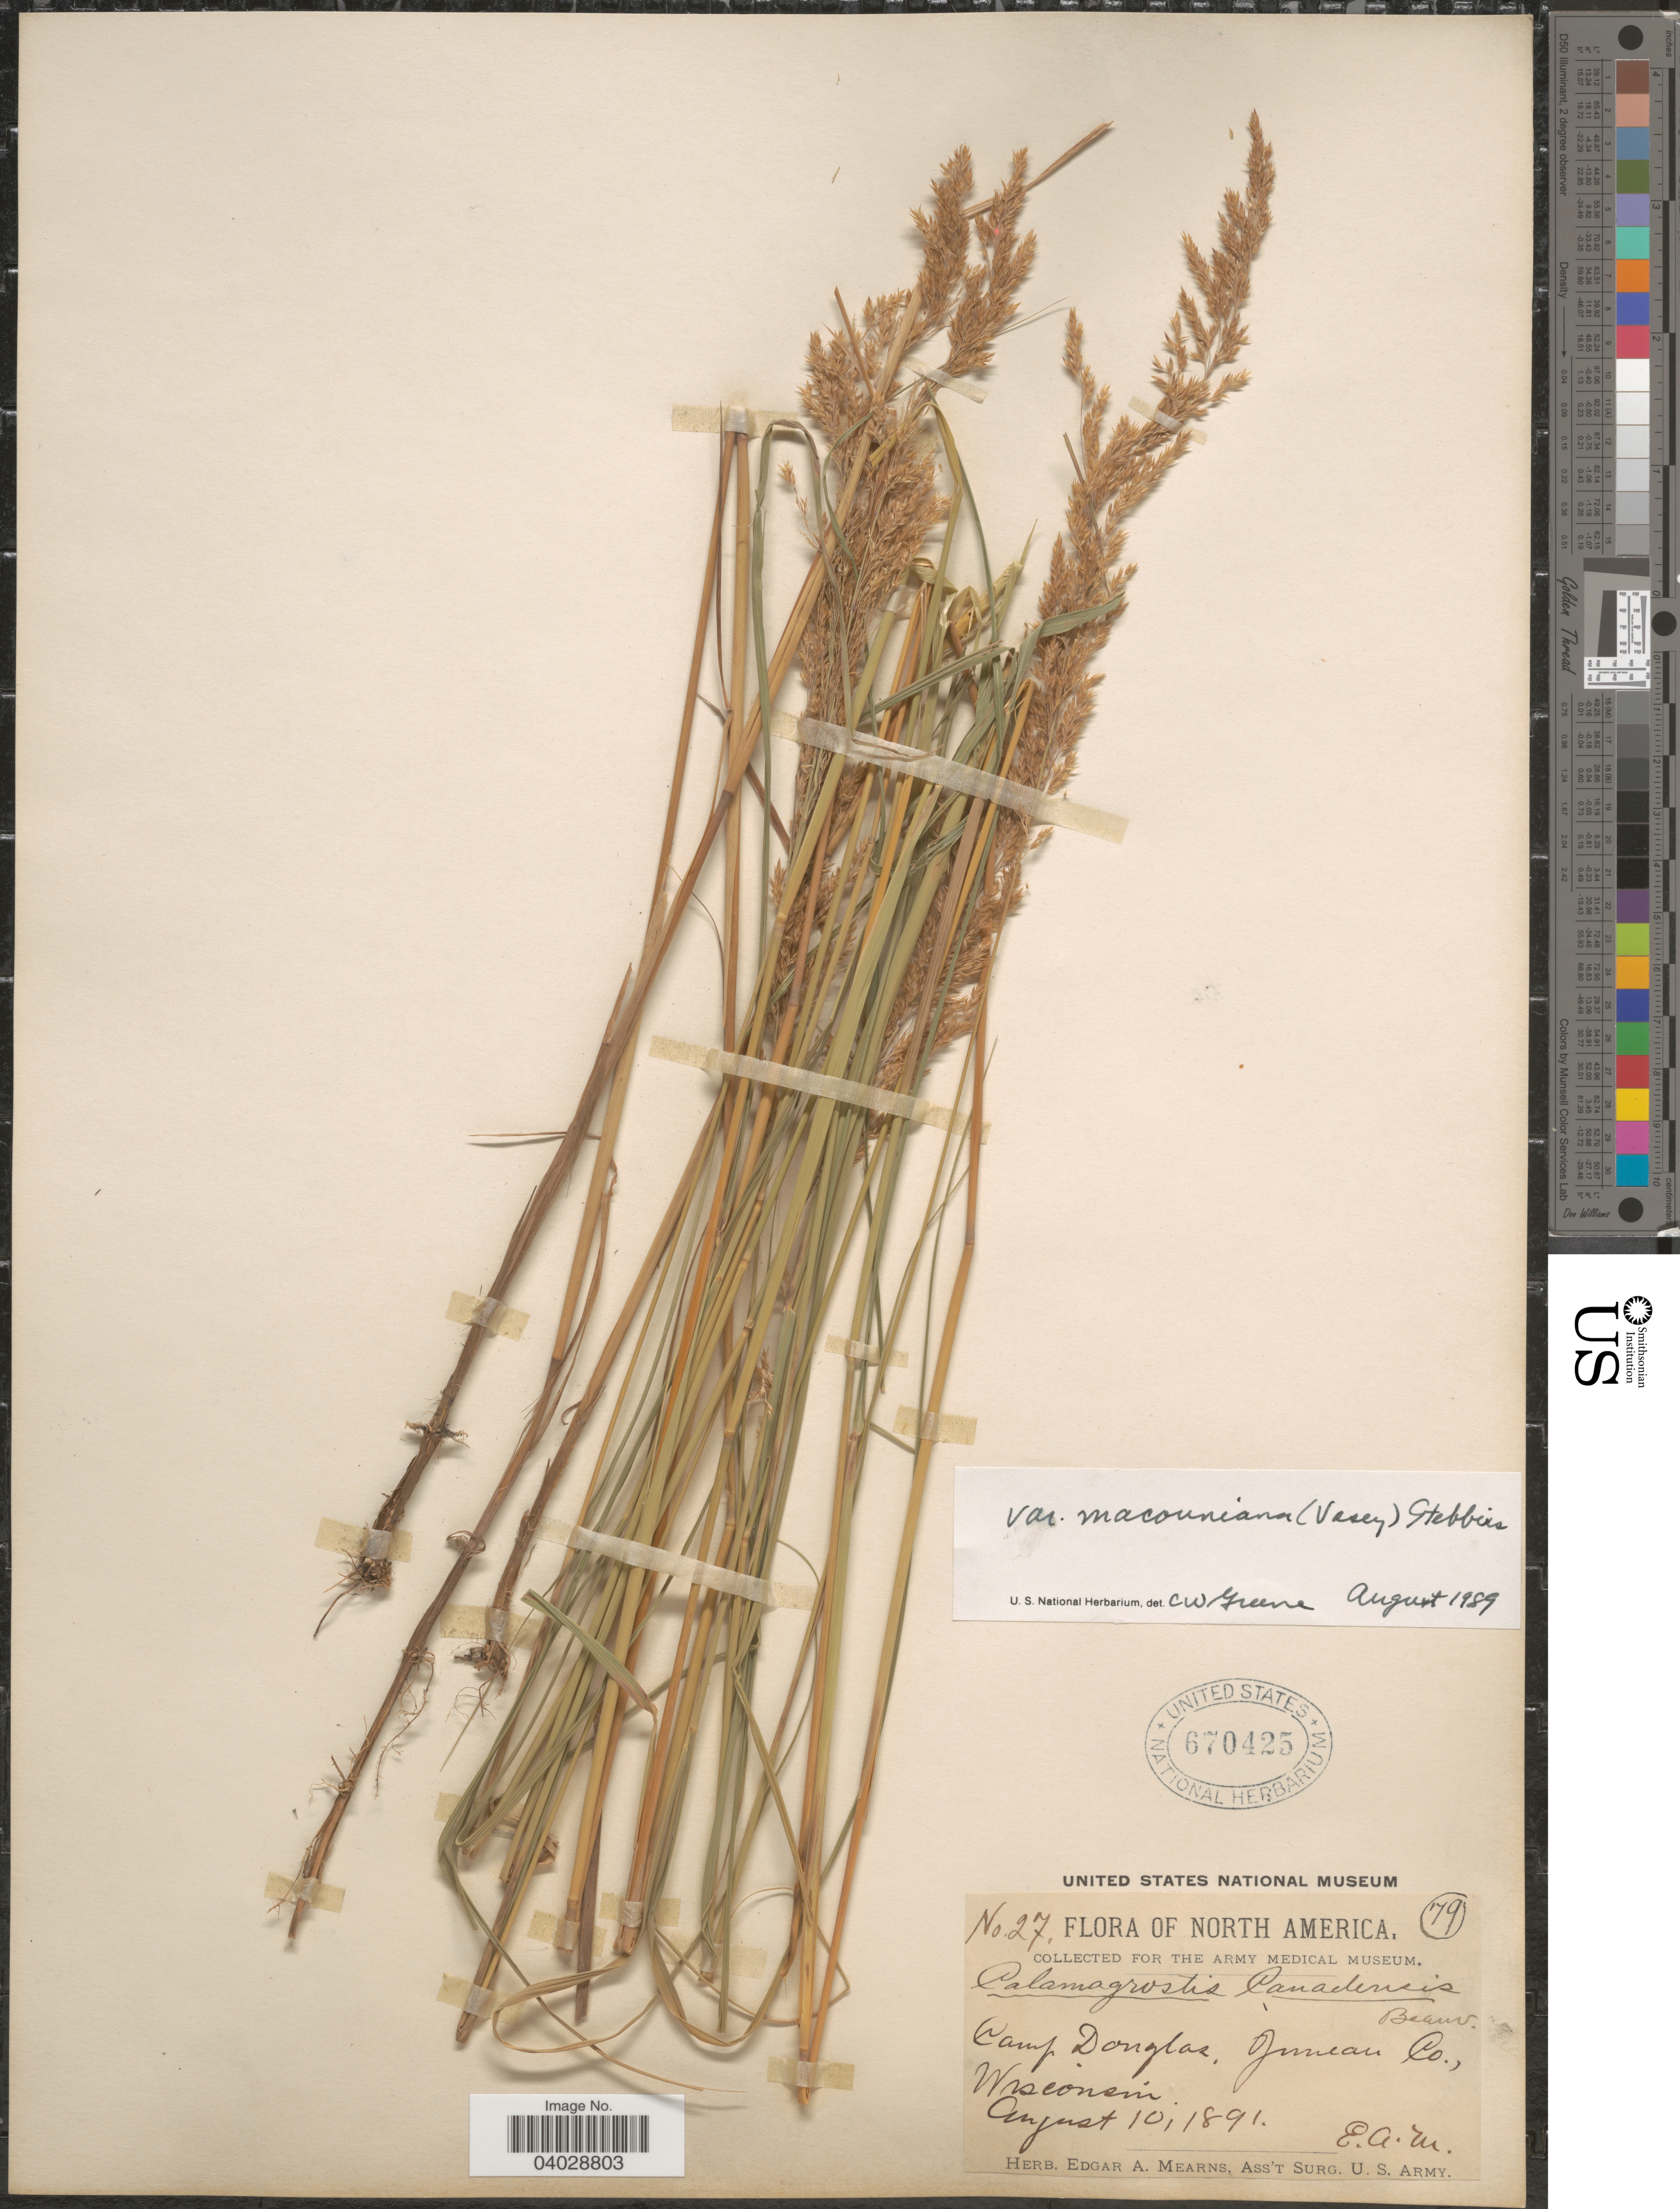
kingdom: Plantae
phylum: Tracheophyta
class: Liliopsida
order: Poales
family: Poaceae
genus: Calamagrostis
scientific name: Calamagrostis canadensis var. macouniana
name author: (Vasey) Stebbins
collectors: E. A. Mearns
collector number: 27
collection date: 1891-08-10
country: United States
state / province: Wisconsin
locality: Camp Douglas, Juneau Co.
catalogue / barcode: US 670425